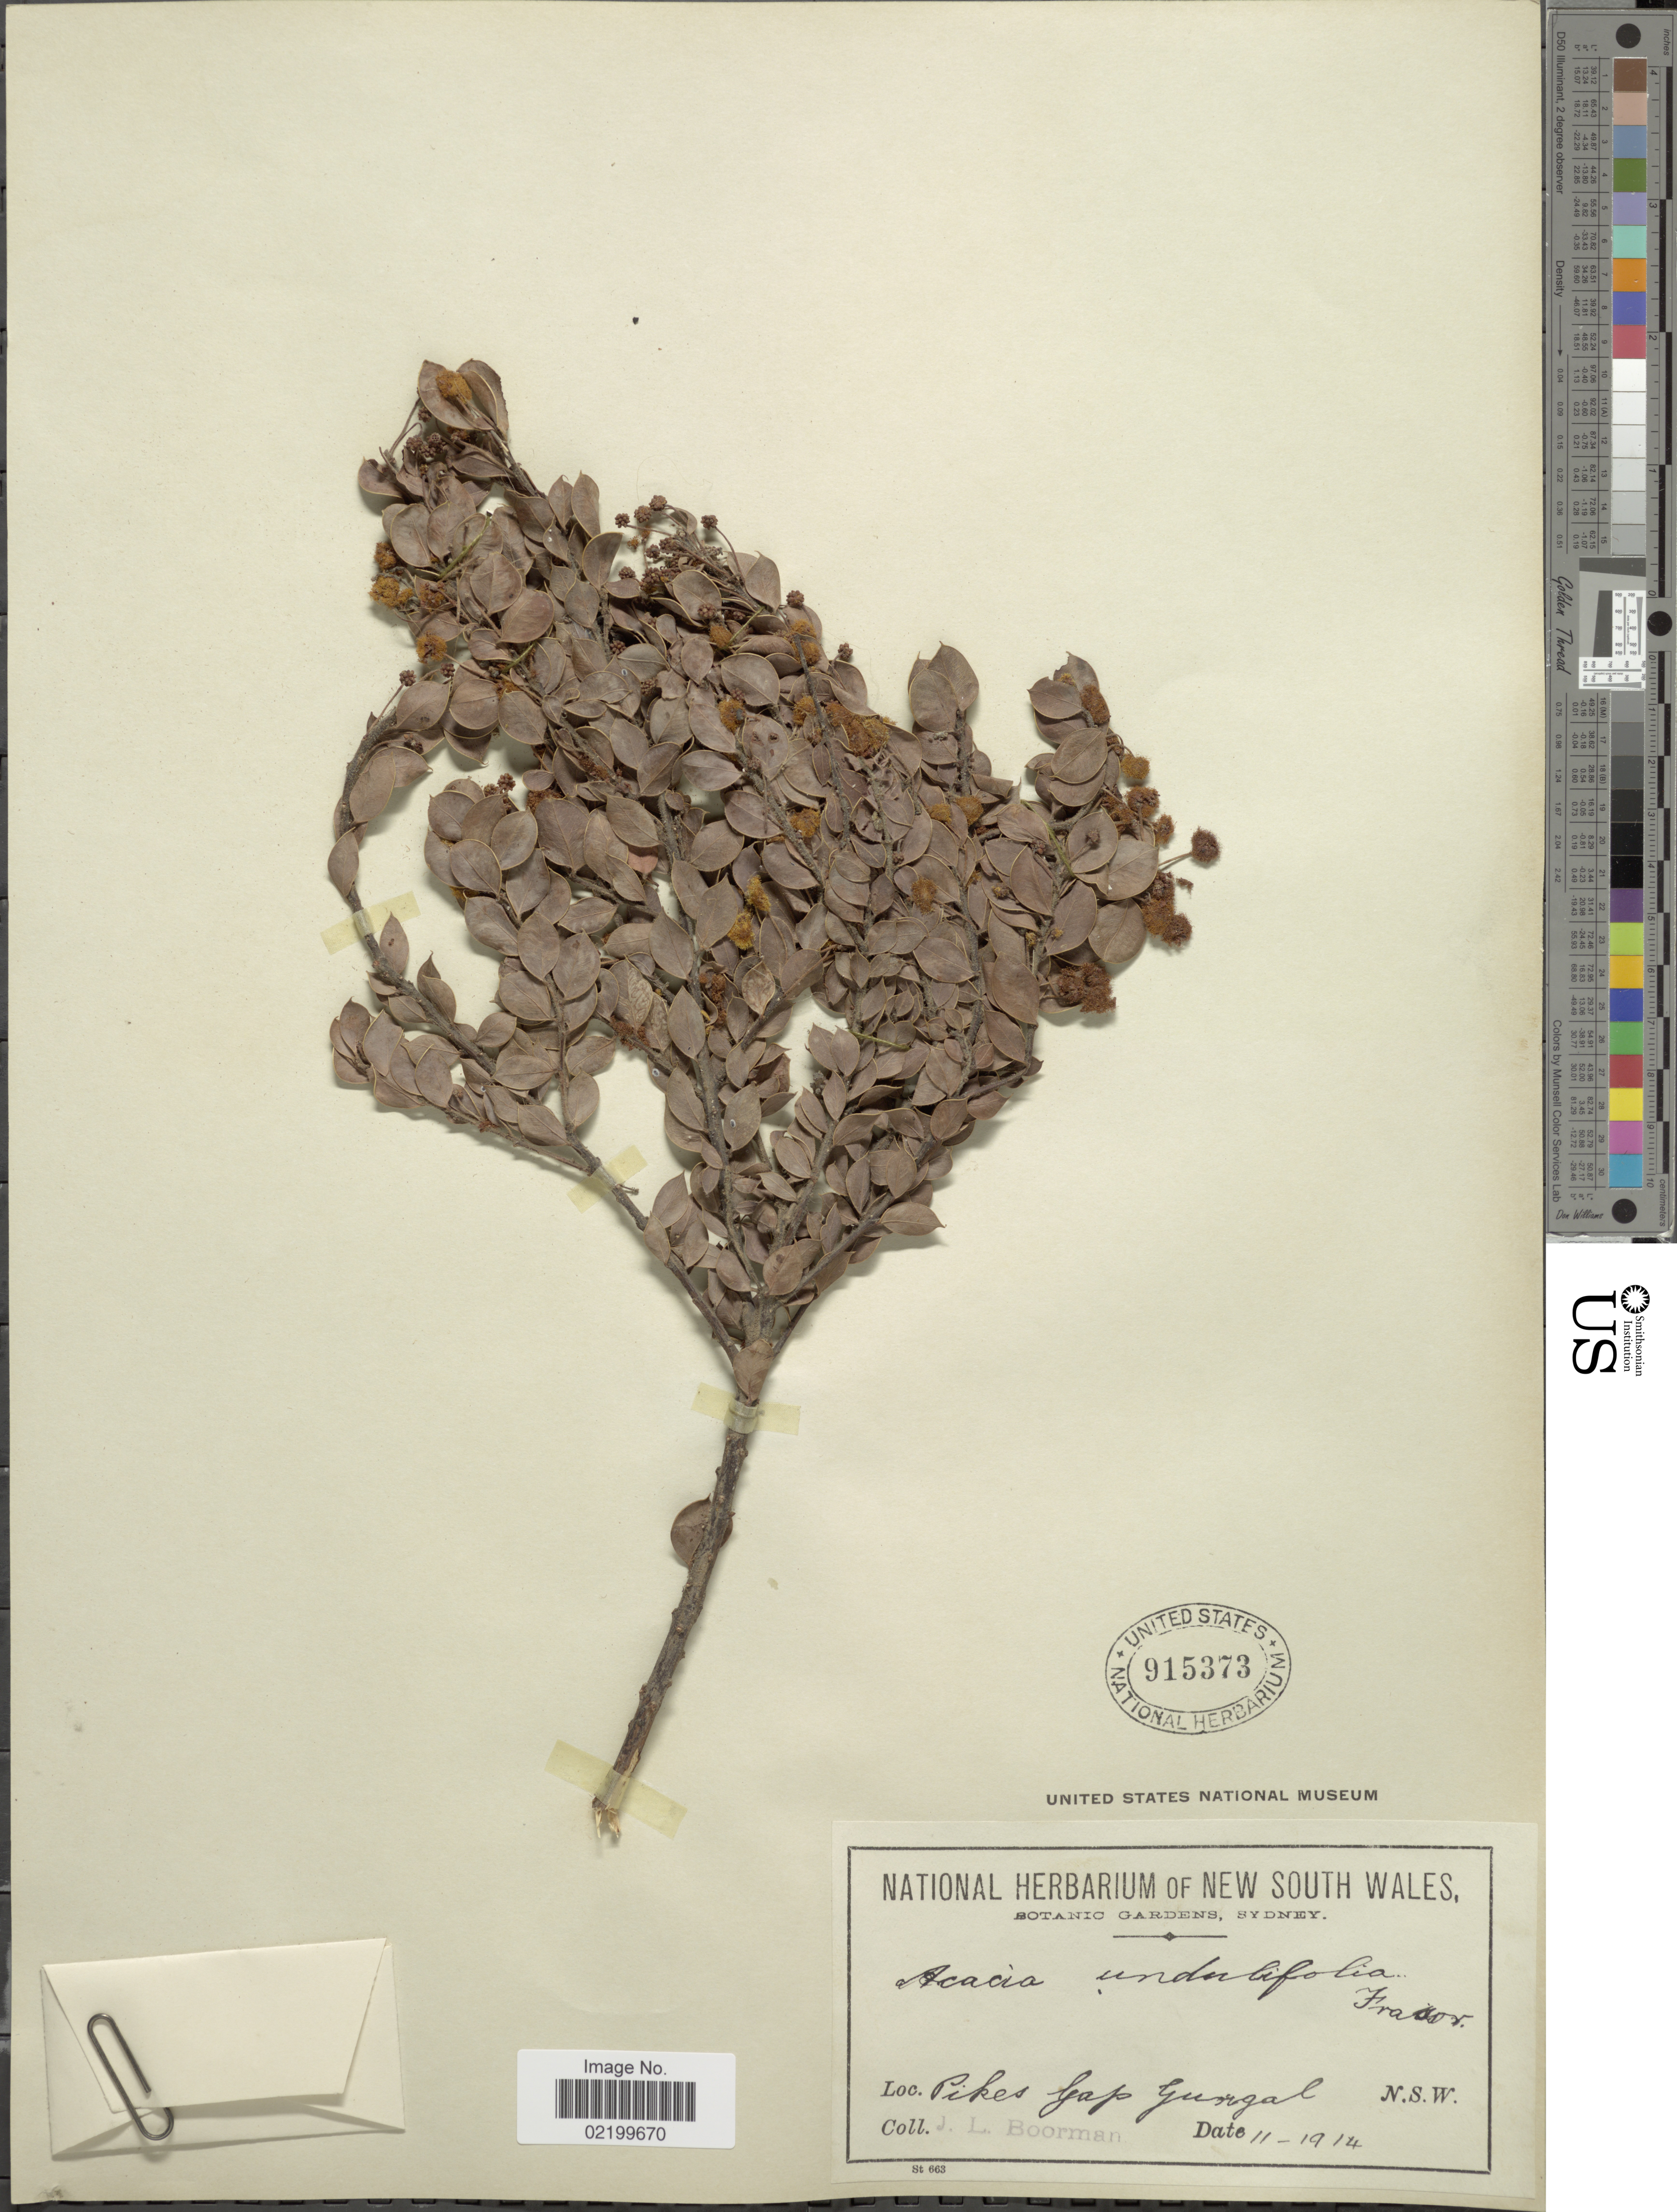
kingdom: Plantae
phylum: Tracheophyta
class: Magnoliopsida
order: Fabales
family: Fabaceae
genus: Acacia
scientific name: Acacia uncinata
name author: Lindl.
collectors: J. Boorman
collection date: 1914-11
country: Australia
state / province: New South Wales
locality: Pikes Gap Gungal, N.S.W.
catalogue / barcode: US 915373